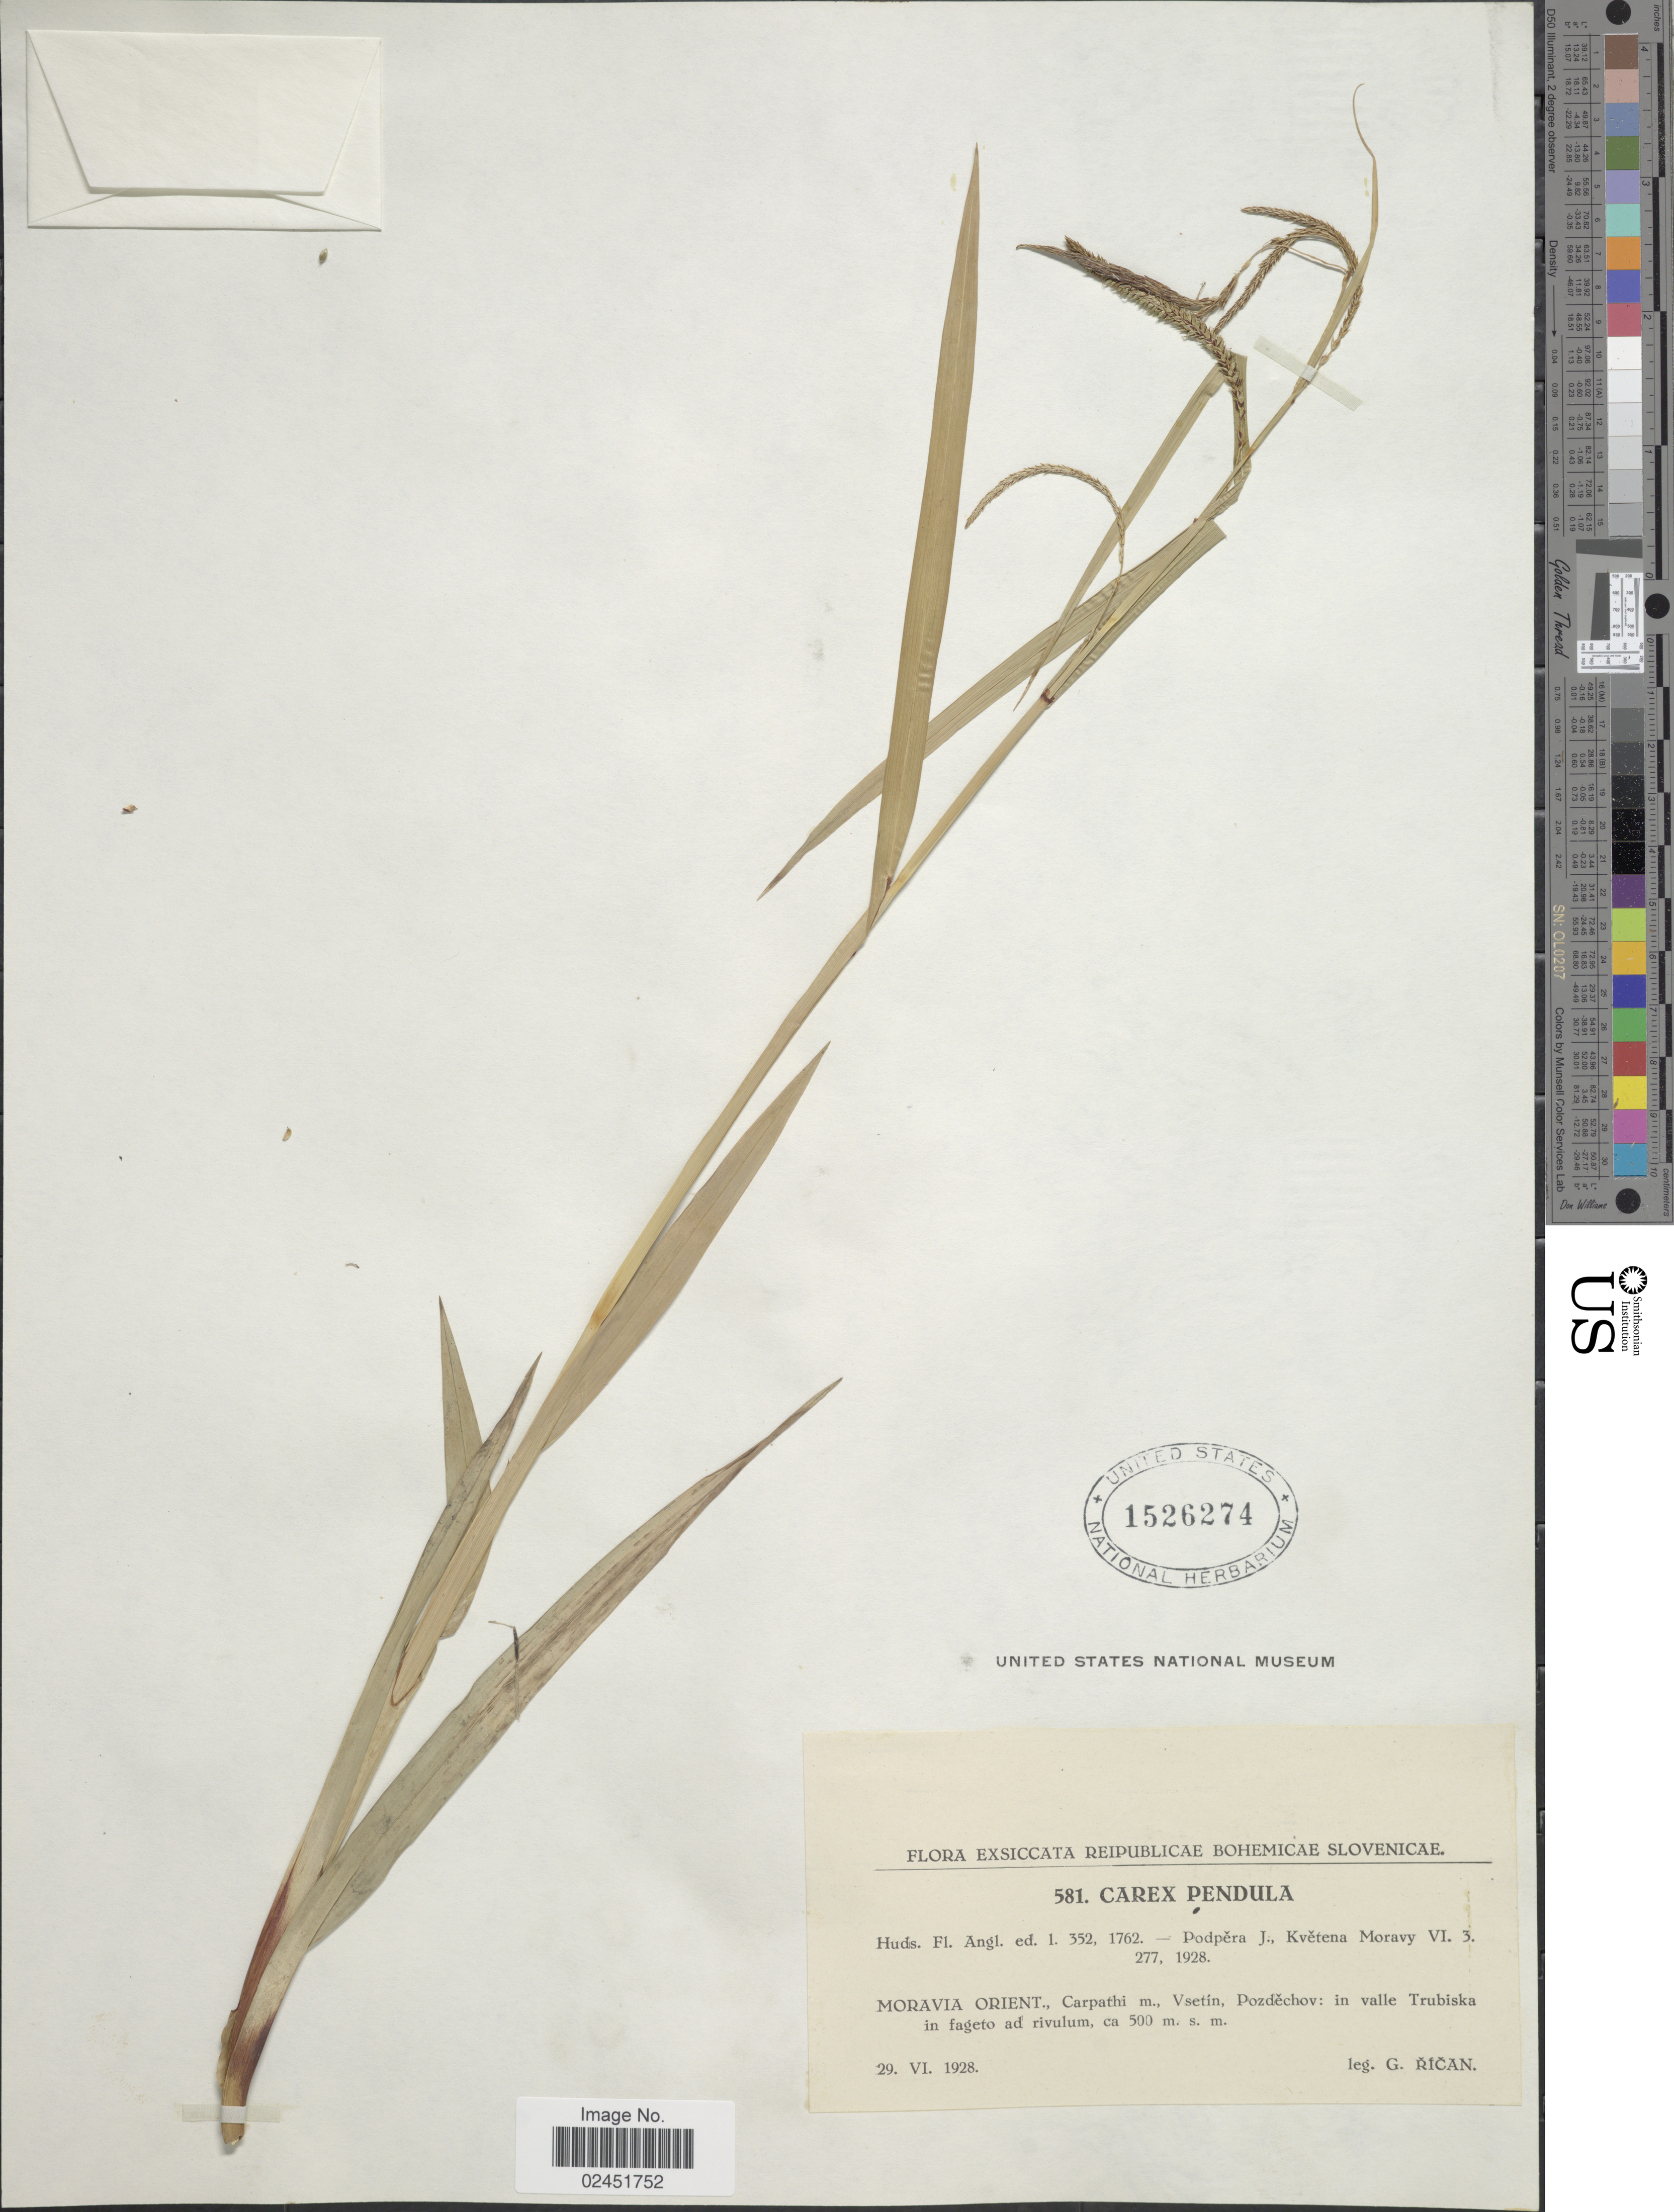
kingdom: Plantae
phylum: Tracheophyta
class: Liliopsida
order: Poales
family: Cyperaceae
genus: Carex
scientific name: Carex pendula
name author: Huds.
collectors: G. Rican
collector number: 581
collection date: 1928-06-29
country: Czechia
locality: Reipublicae Bohemicae Slovenicae. Moravia Orient., Carpathi m., Vsetin Pozdechov: in valle Trubiska in fageto ad rivulum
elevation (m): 500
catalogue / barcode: US 1526274